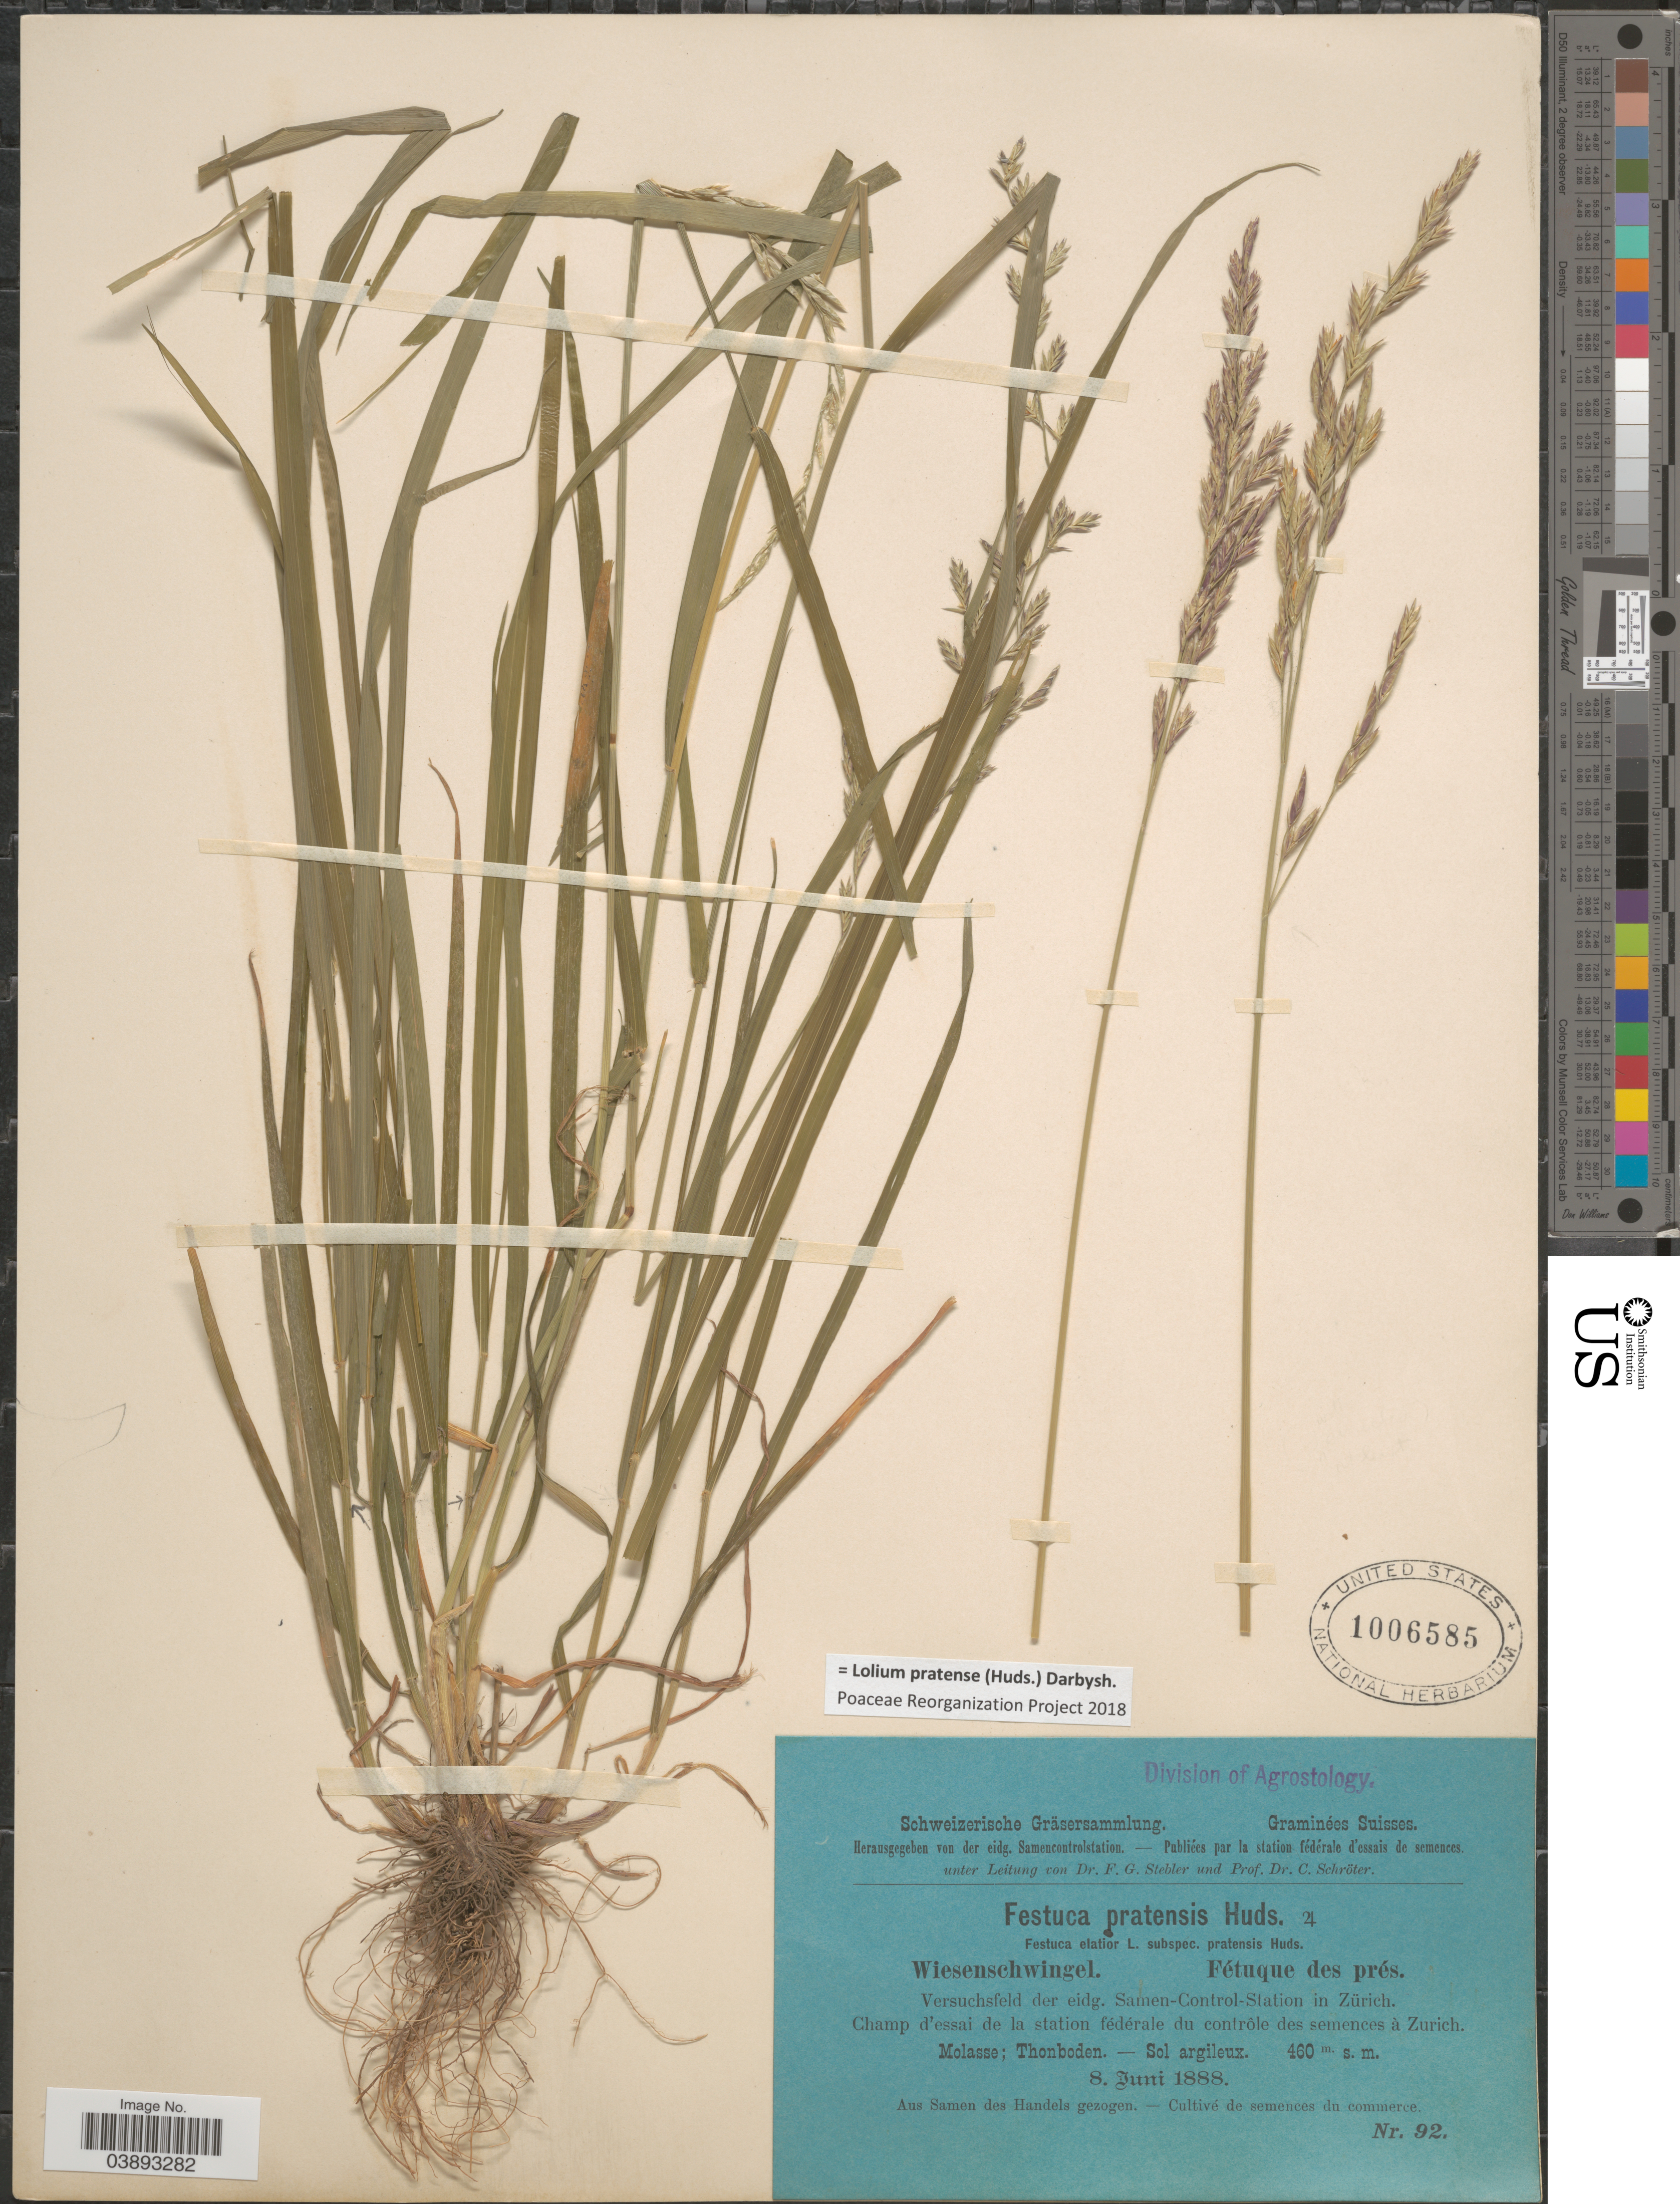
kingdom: Plantae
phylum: Tracheophyta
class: Liliopsida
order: Poales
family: Poaceae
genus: Lolium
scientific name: Lolium pratense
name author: (Huds.) Darbysh.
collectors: Stebler, F.G. & Schröter, C.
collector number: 92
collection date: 1888-06-08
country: Switzerland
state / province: Zurich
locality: Suisses. Versuchsfeld der eidg. Samen-Control-Station in Zürich. Champ d'essai de la station fédérale du contrôle des semences à Zurich. Molasse; Thonboden. - Sol argileux.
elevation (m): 460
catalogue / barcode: US 1006585